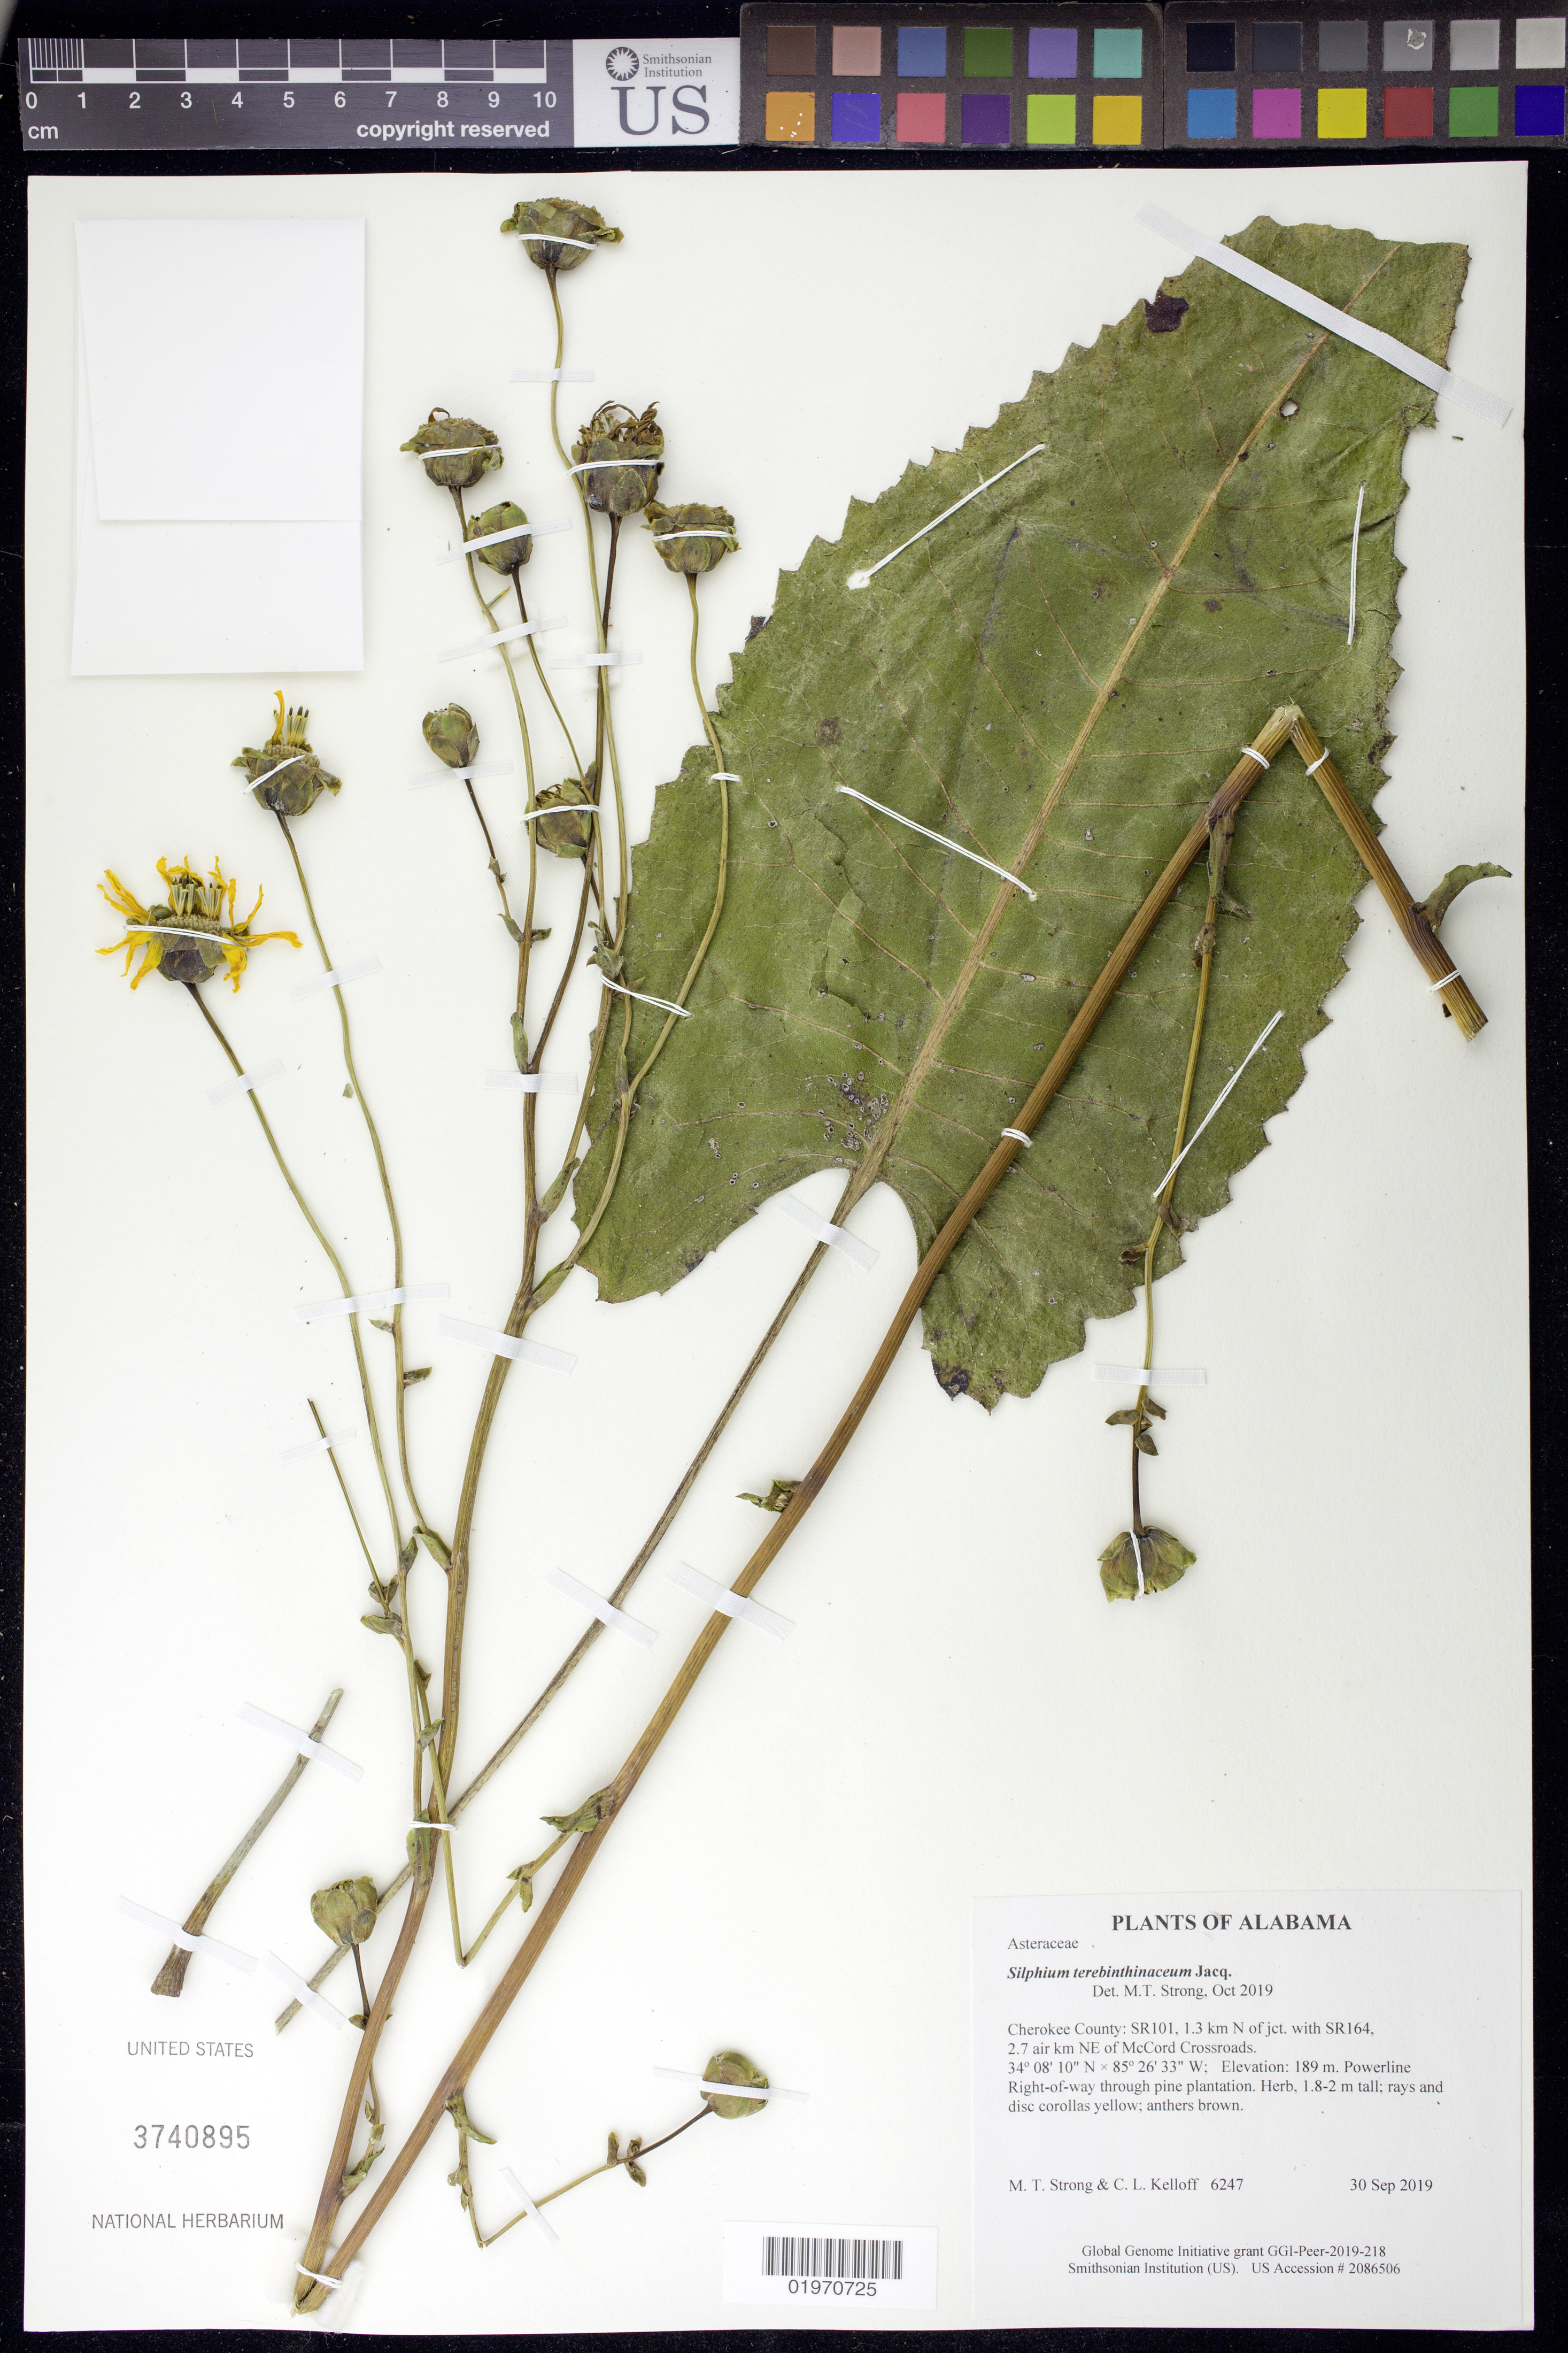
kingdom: Plantae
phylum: Tracheophyta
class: Magnoliopsida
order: Asterales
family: Asteraceae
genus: Silphium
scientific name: Silphium terebinthinaceum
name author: Jacq.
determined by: Strong, Mark T., (BOT), Smithsonian Institution - National Museum of Natural History (UNITED STATES)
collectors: M. T. Strong & C. L. Kelloff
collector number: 6247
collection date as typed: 30 Sep 2019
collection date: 2019-09-30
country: United States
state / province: Alabama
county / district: Cherokee County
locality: SR101, 1.3 km N of jct. with SR164, 2.7 air km NE of McCord Crossroads.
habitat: Powerline Right-of-way through pine plantation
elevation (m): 189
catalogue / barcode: US 3740895